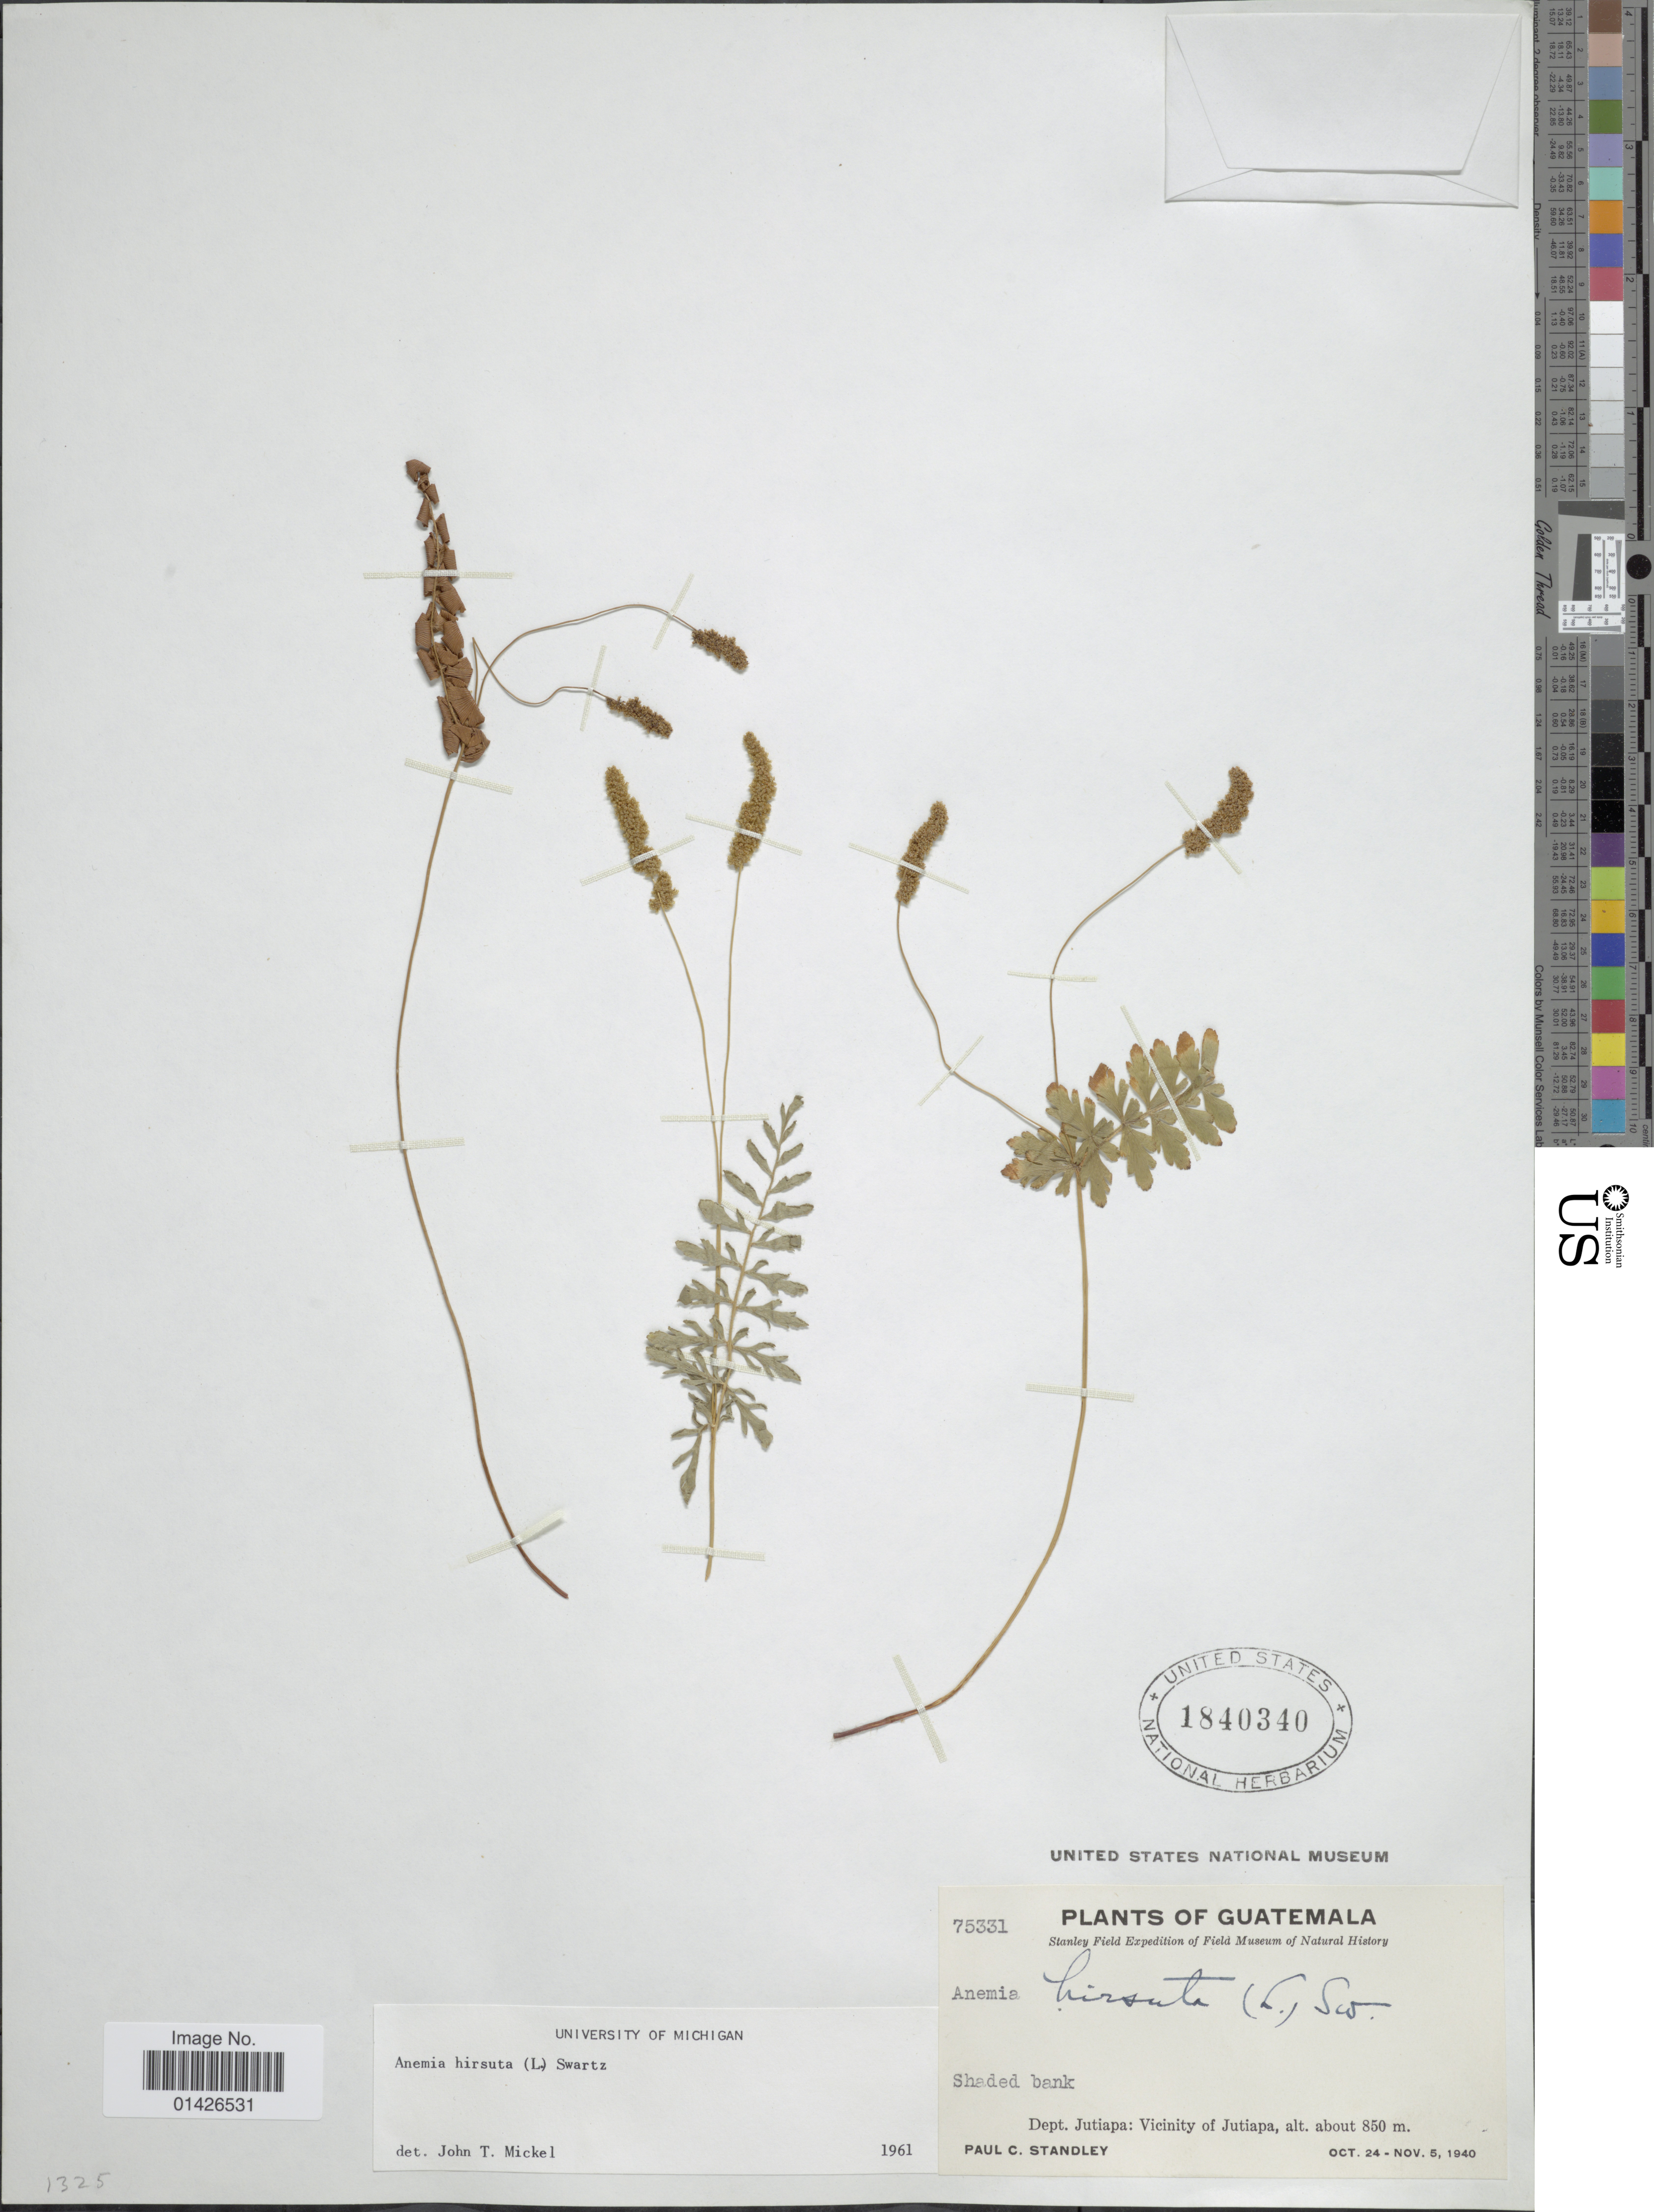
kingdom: Plantae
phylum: Tracheophyta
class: Polypodiopsida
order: Schizaeales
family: Anemiaceae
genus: Anemia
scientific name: Anemia hirsuta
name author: (L.) Sw.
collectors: P. C. Standley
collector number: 75331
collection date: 1940-10-24/1940-11-05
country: Guatemala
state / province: Jutiapa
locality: Dept Jutiapa: Vicinity of Jutiapa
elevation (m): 850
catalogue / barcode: US 1840340